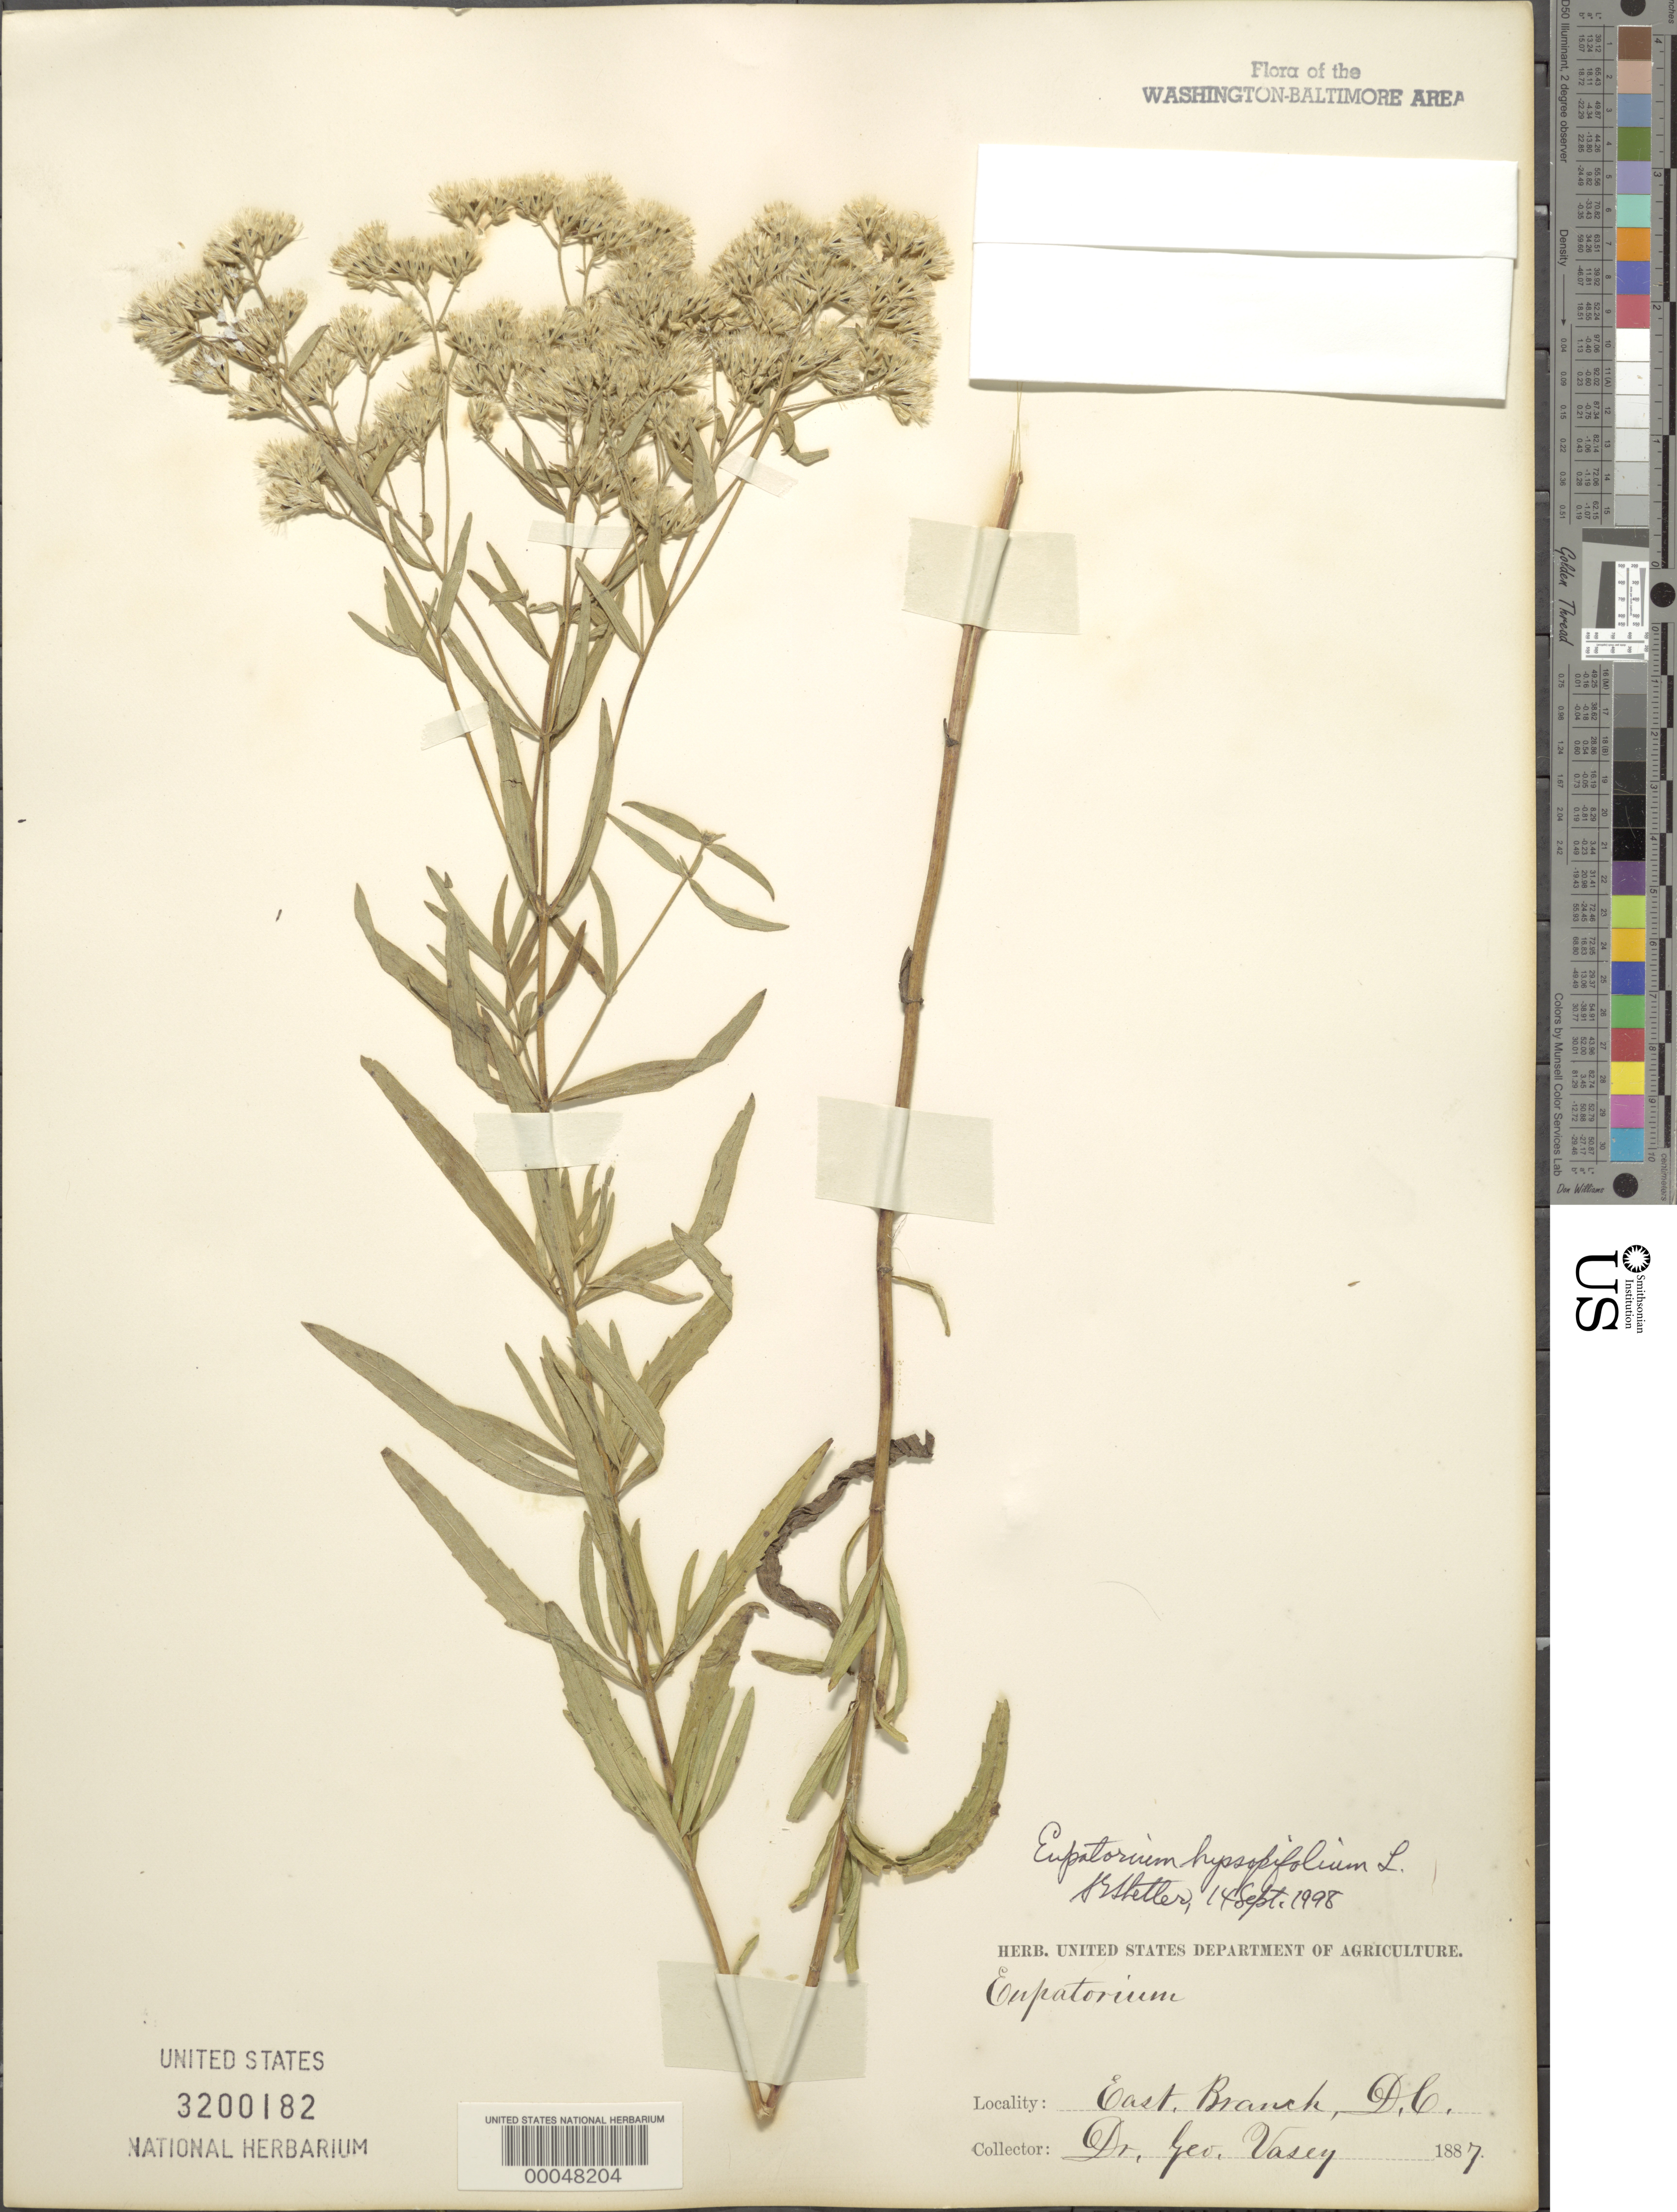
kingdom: Plantae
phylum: Tracheophyta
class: Magnoliopsida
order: Asterales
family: Asteraceae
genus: Eupatorium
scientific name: Eupatorium hyssopifolium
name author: L.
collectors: G. Vasey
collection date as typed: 1887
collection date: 1887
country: United States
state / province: District of Columbia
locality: E Branch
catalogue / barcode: US 3200182